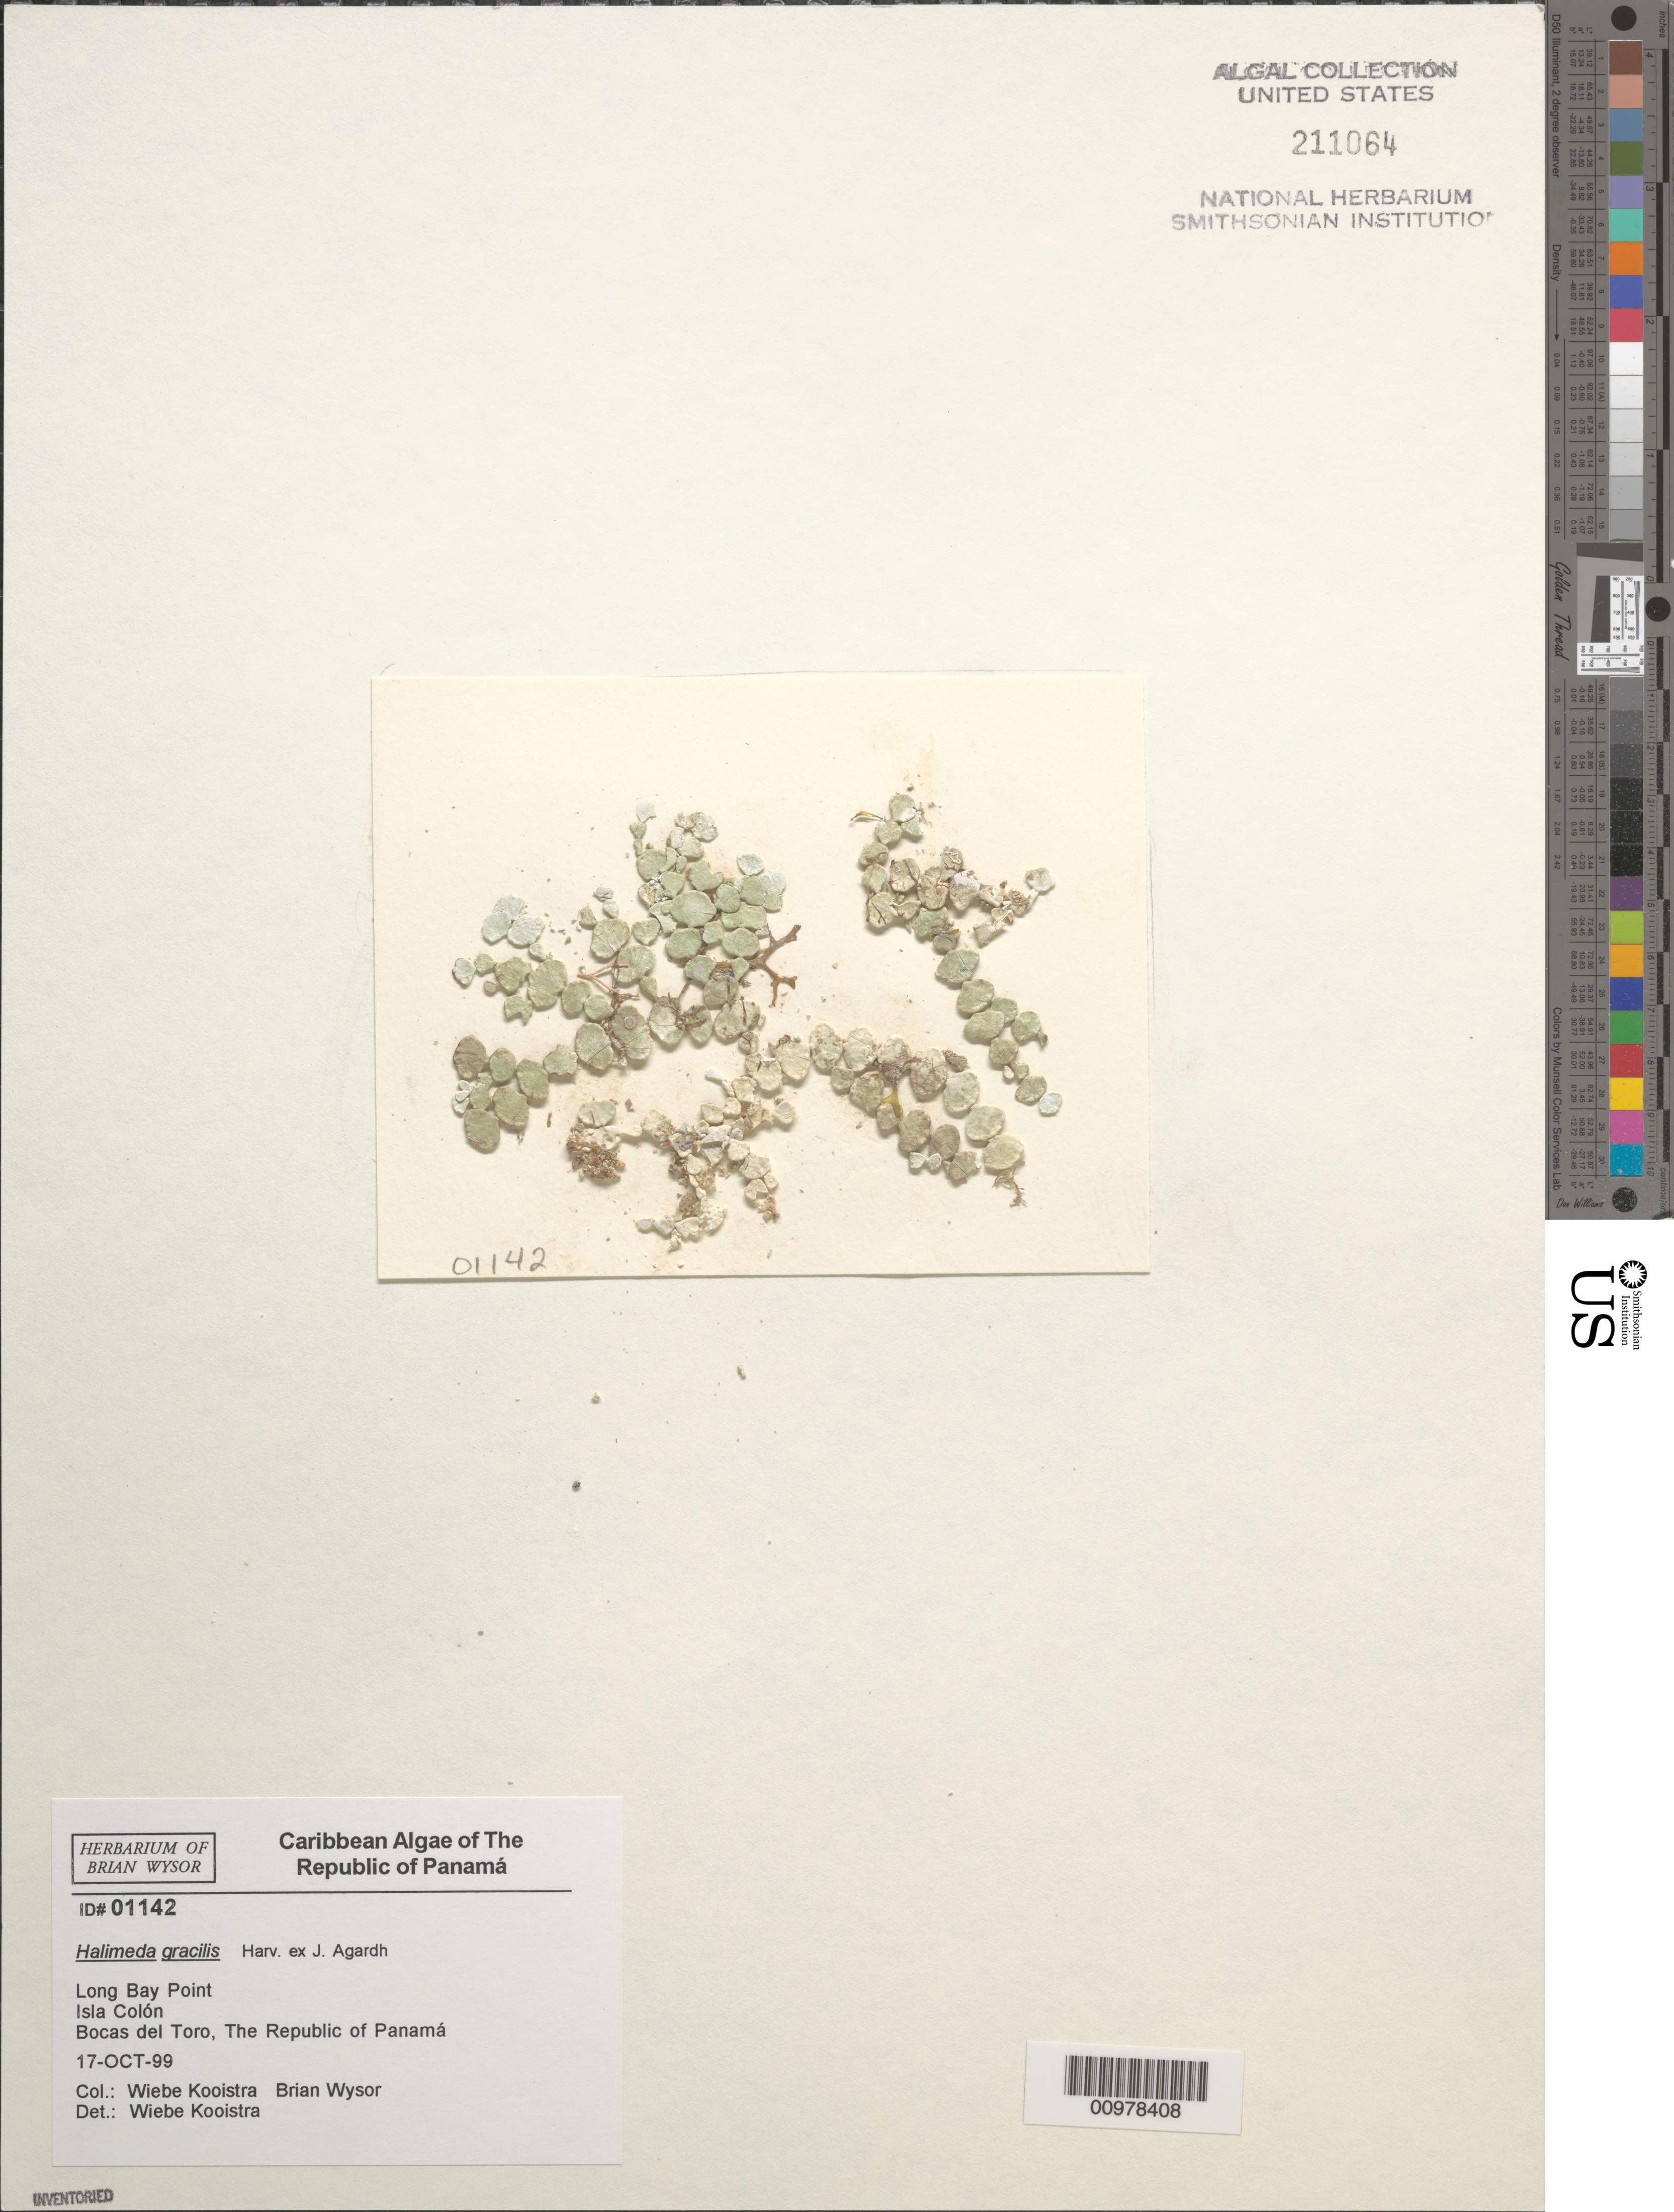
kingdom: Plantae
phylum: Chlorophyta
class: Ulvophyceae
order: Bryopsidales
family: Halimedaceae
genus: Halimeda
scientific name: Halimeda gracilis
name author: Harv. ex J. Agardh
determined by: Kooistra, Wiebe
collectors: B. Wysor & W. Kooistra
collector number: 01142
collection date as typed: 17 Oct 1999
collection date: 1999-10-17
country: Panama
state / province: Bocas del Toro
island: Colón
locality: Long Bay Point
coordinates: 9 24' 00" N, 82 13' 39" W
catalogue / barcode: US 211064